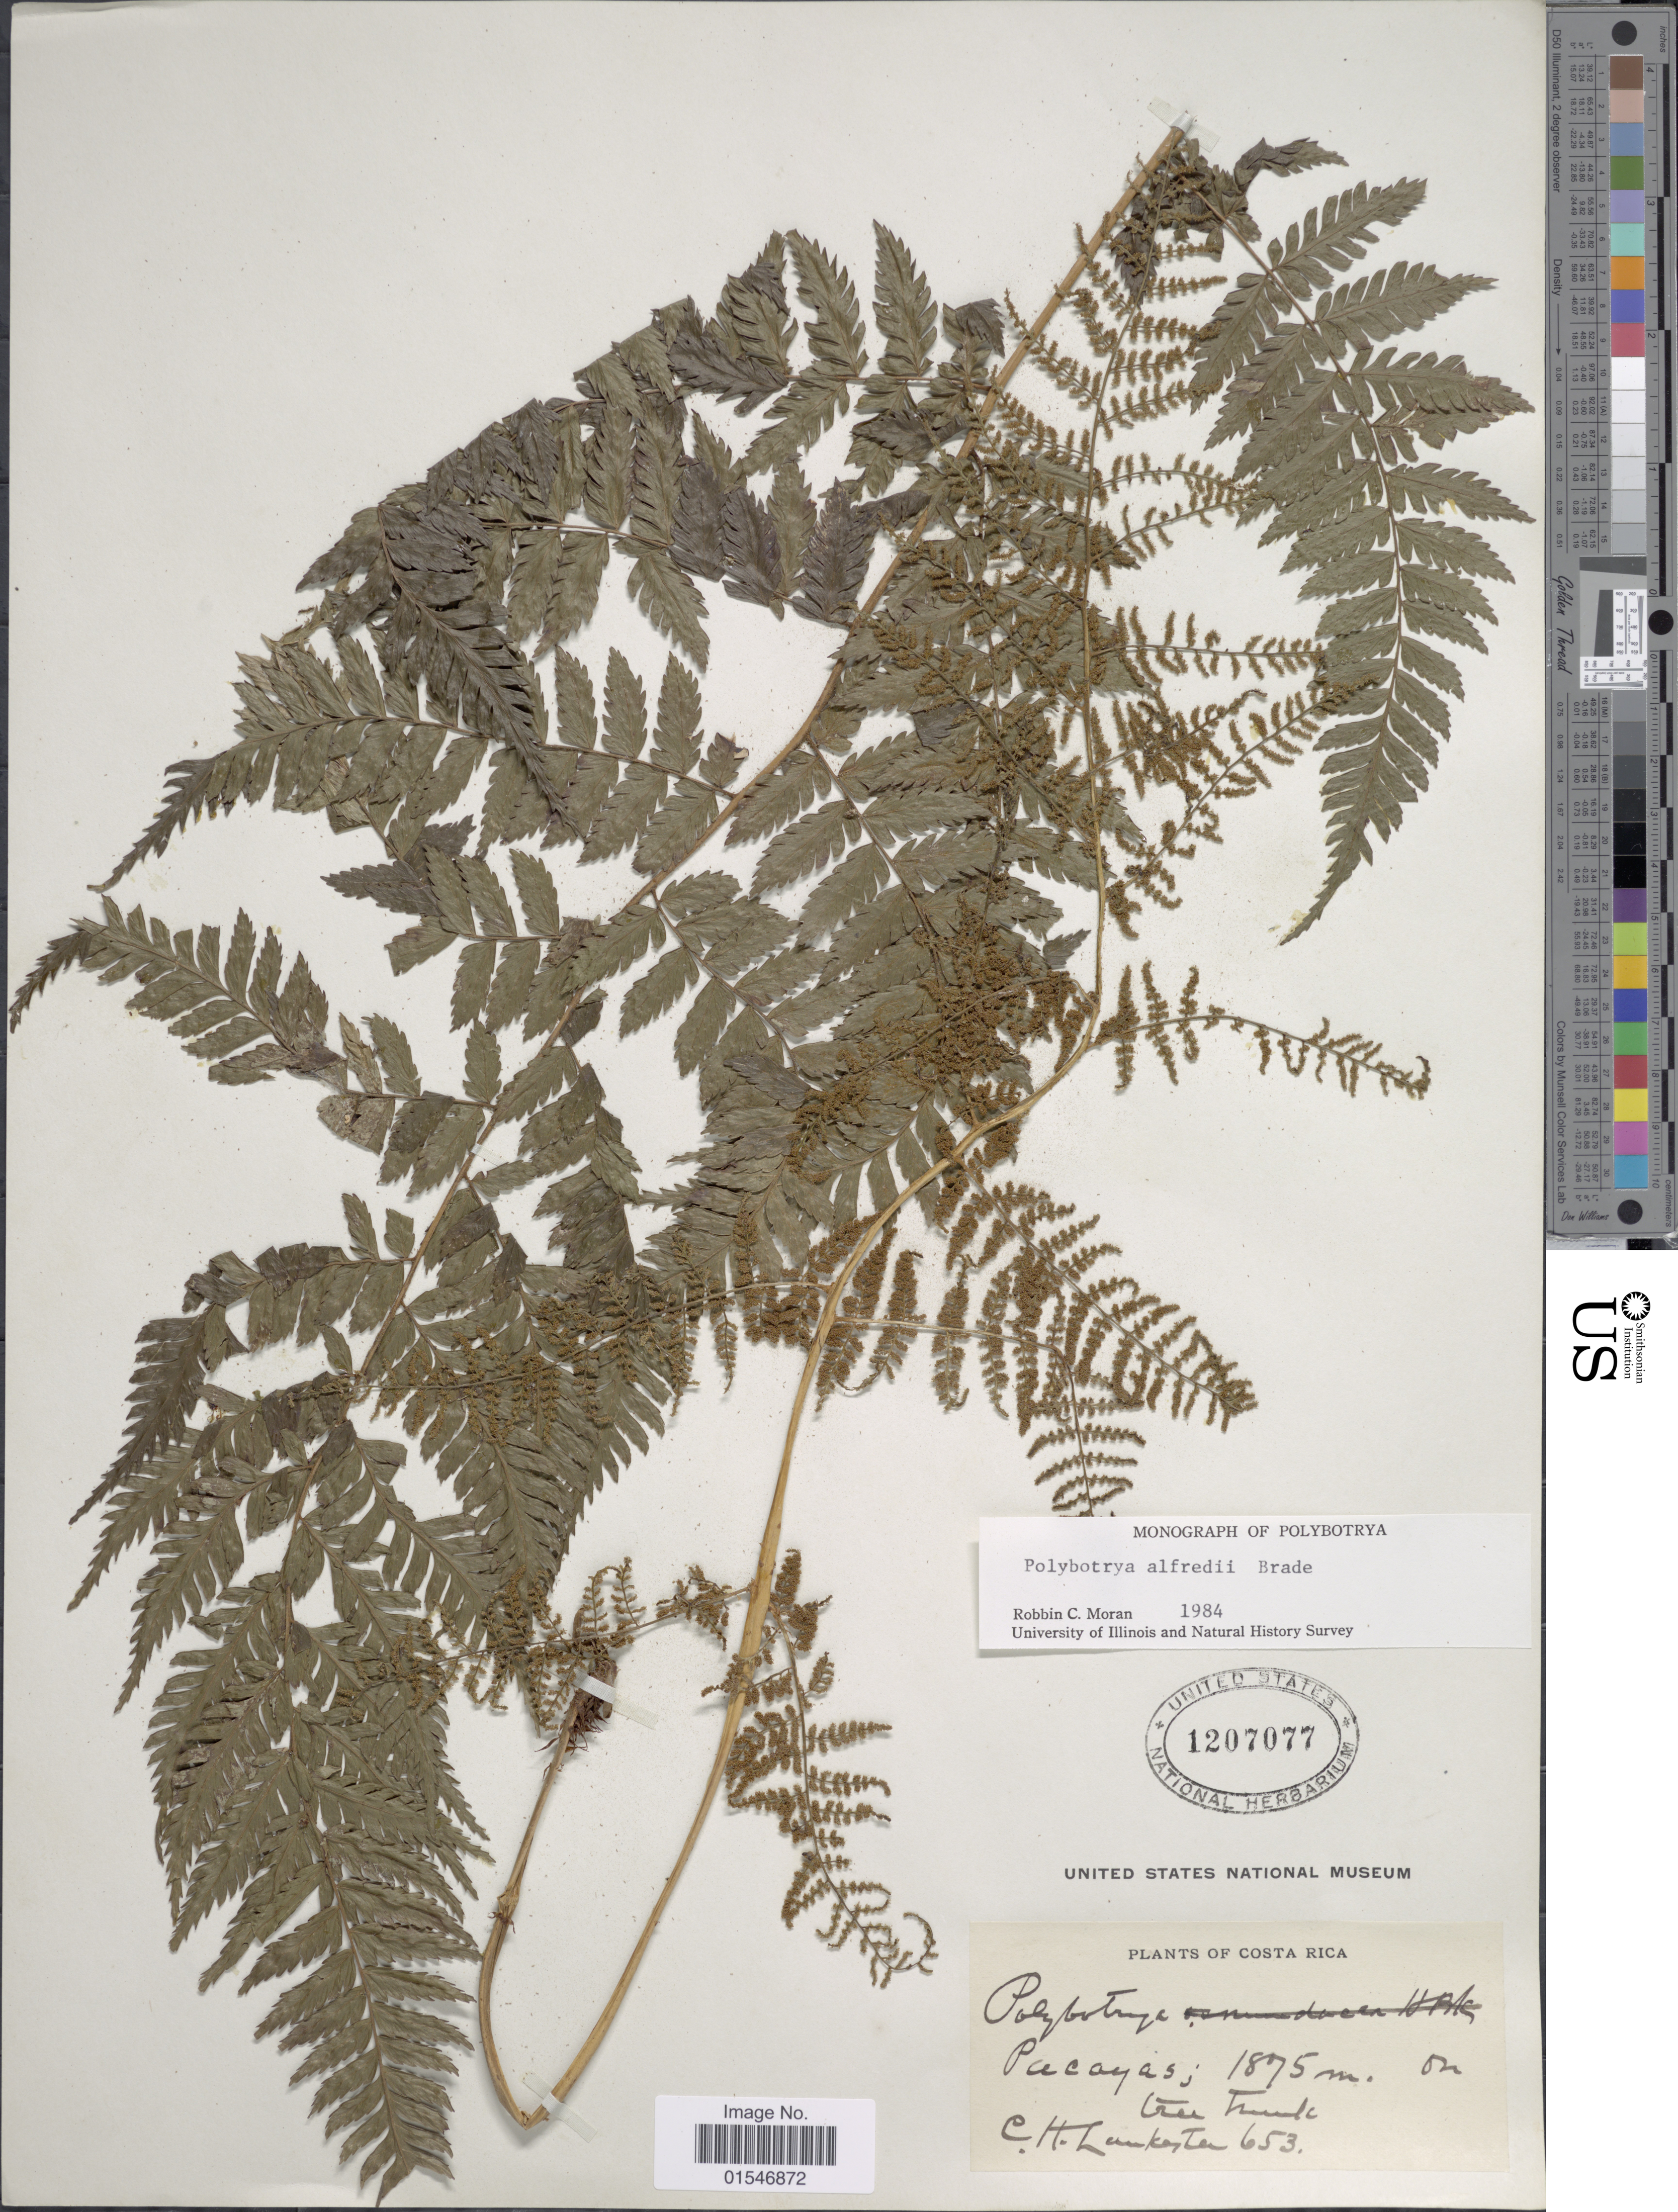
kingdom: Plantae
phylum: Tracheophyta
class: Polypodiopsida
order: Polypodiales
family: Dryopteridaceae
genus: Polybotrya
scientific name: Polybotrya alfredii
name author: Brade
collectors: C. H. Lankester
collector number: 653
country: Costa Rica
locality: Costa Rica. Pacayas.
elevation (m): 1875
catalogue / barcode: US 1207077